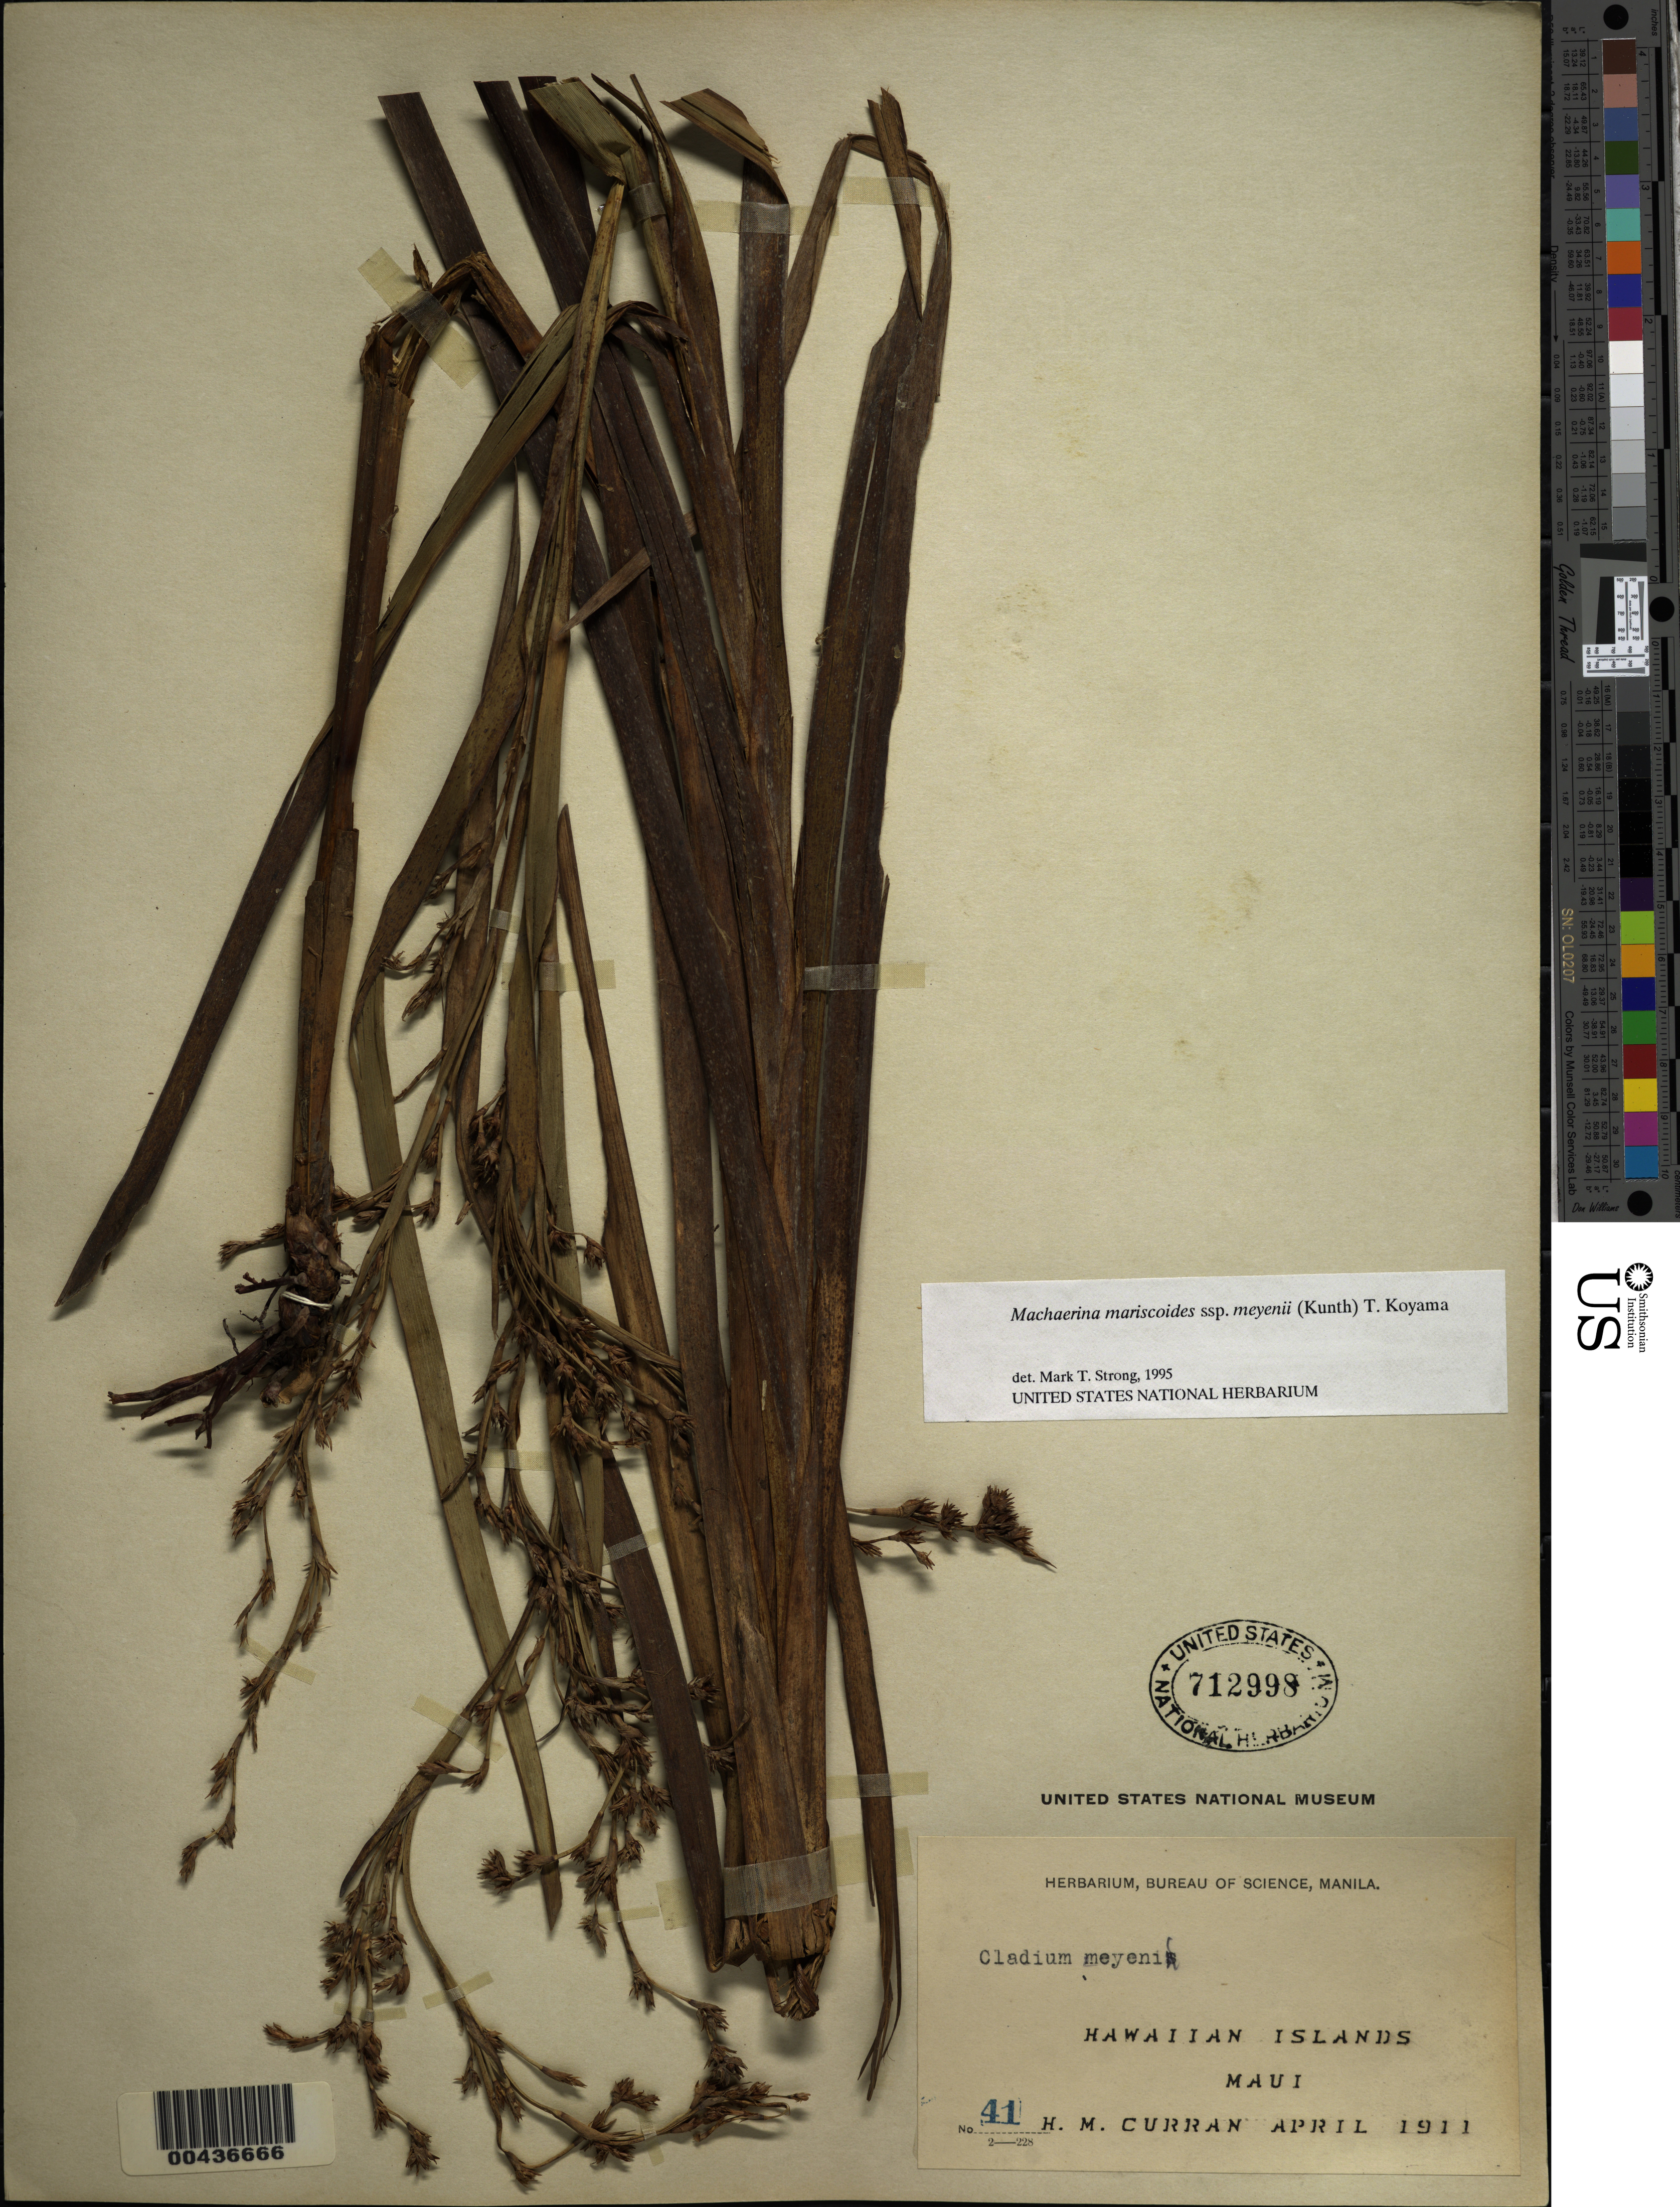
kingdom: Plantae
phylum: Tracheophyta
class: Liliopsida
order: Poales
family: Cyperaceae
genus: Machaerina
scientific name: Machaerina mariscoides subsp. meyenii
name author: (Kunth) T. Koyama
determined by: Strong, M. T., (US), Smithsonian Institution - National Museum of Natural History (UNITED STATES)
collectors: H. M. Curran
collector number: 41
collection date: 1911-04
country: United States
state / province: Hawaii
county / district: Maui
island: Maui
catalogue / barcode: US 712998